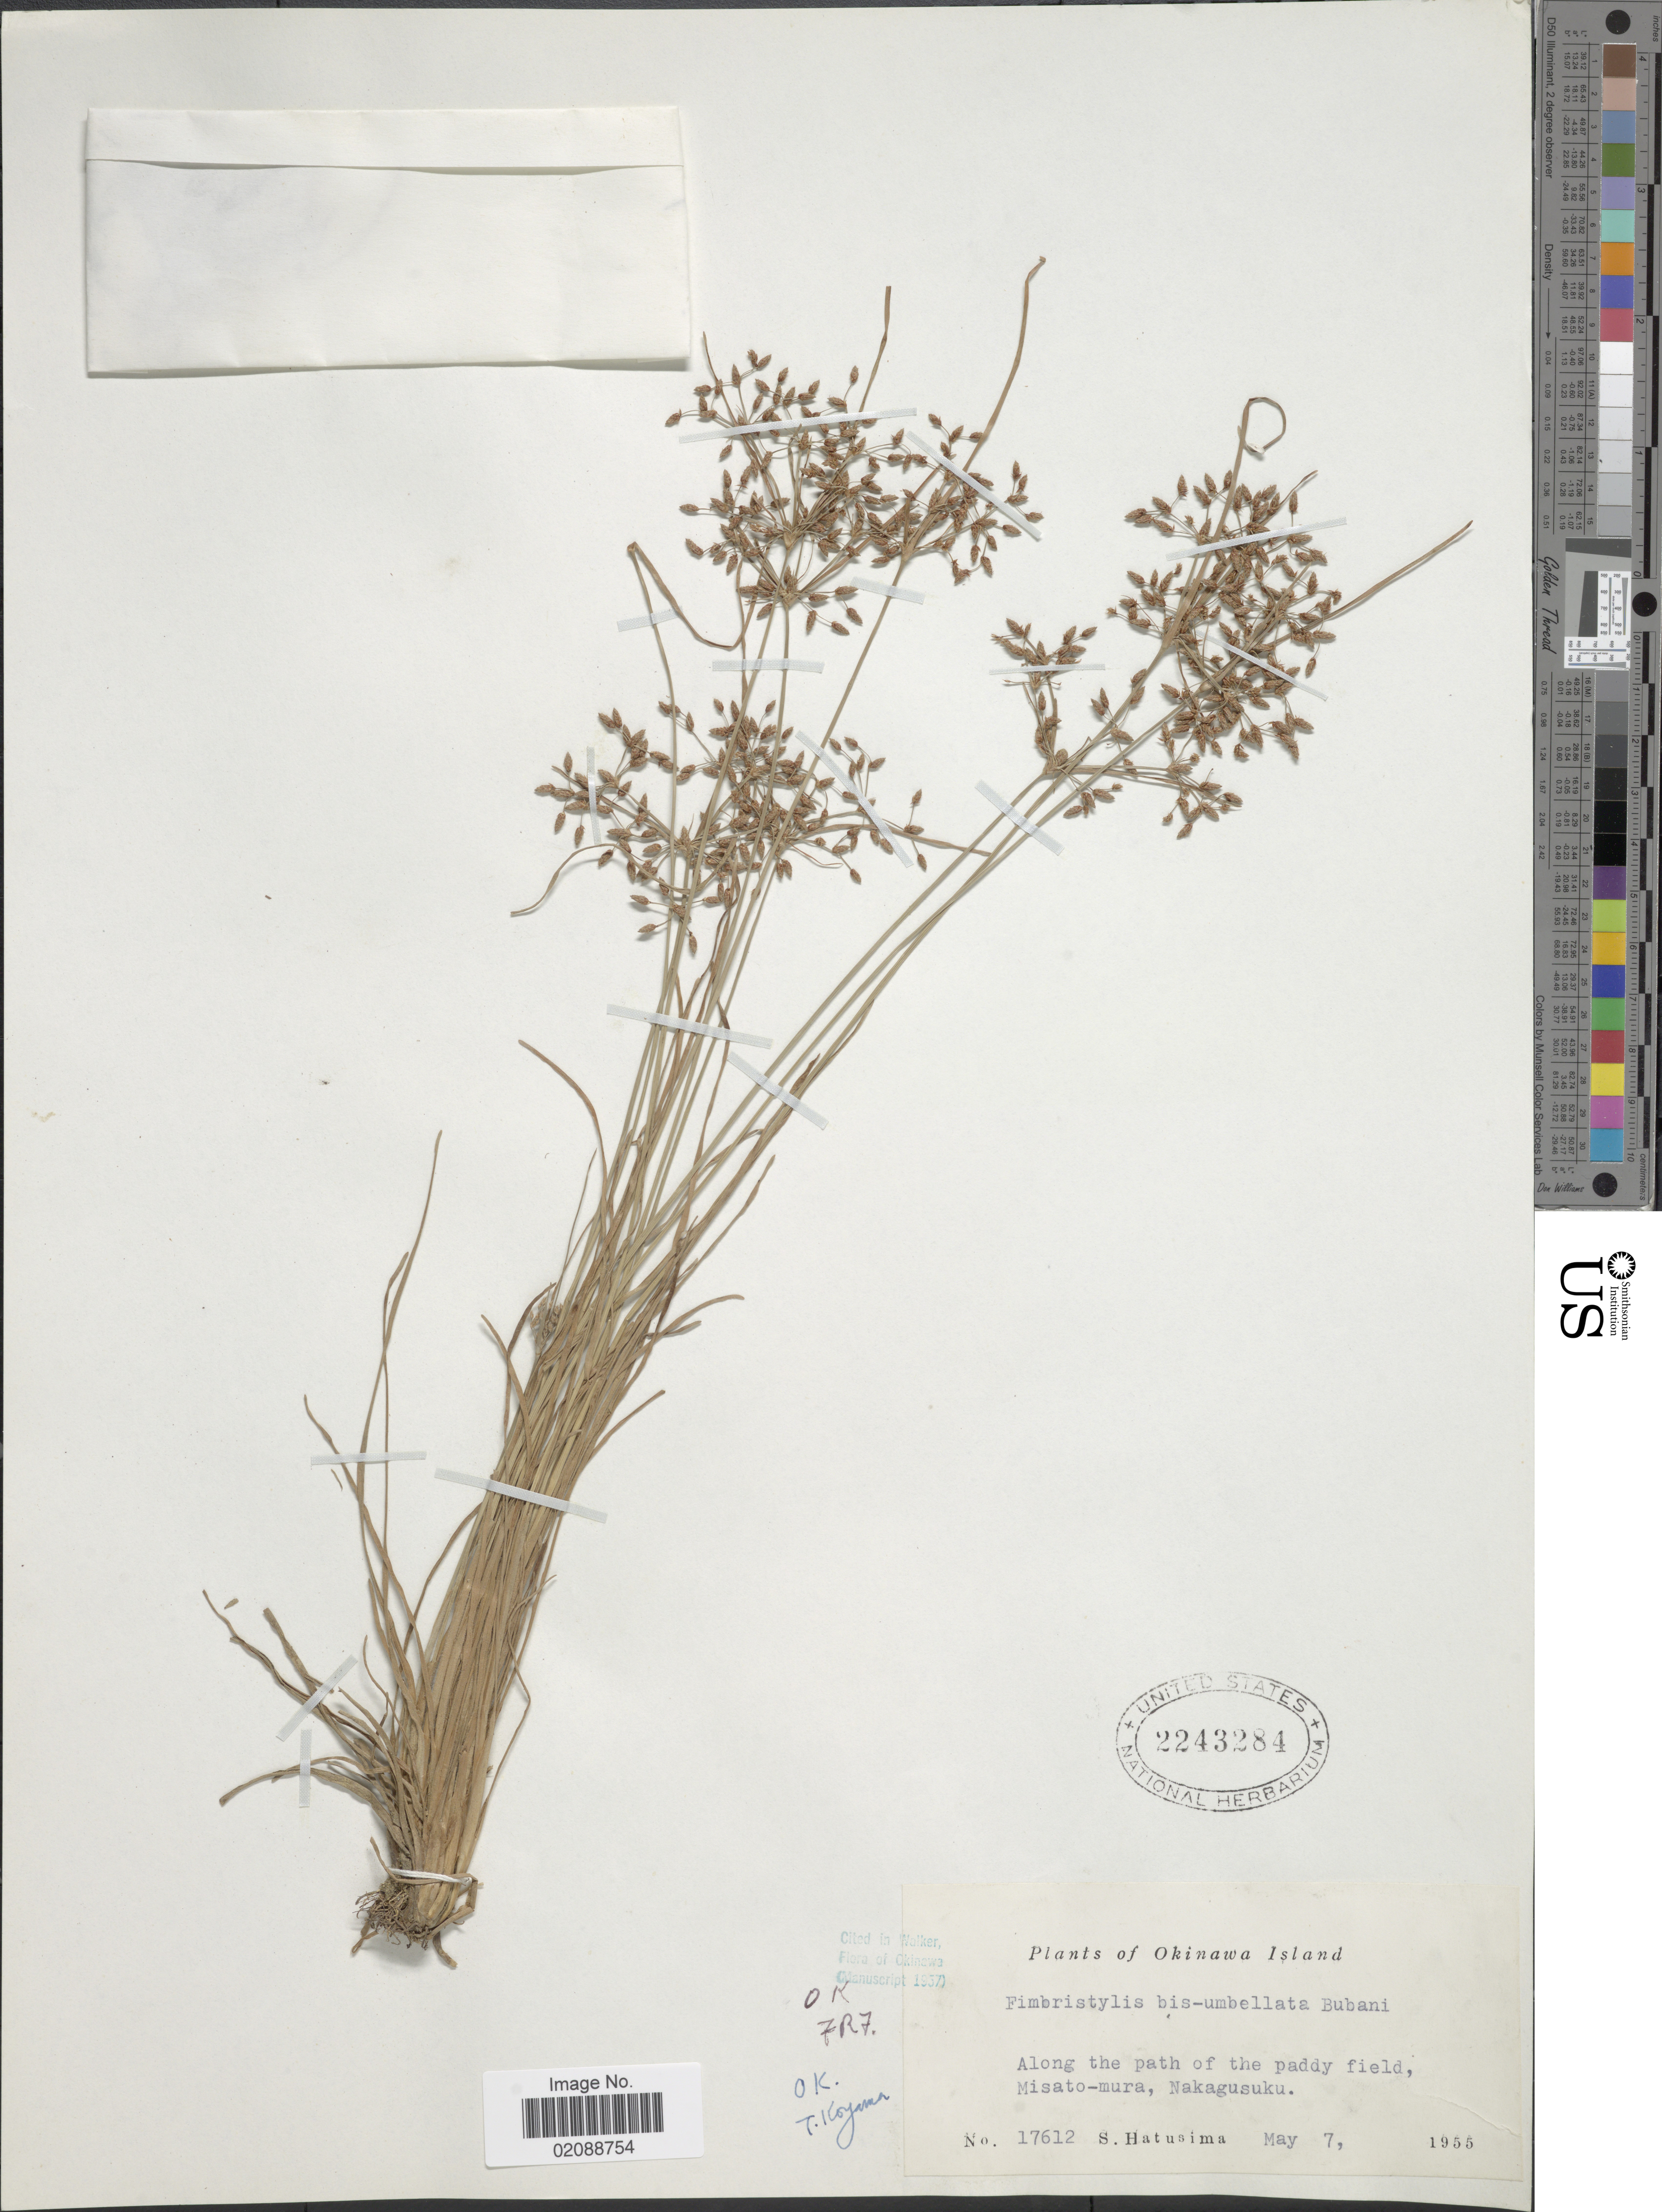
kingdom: Plantae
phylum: Tracheophyta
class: Liliopsida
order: Poales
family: Cyperaceae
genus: Fimbristylis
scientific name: Fimbristylis bisumbellata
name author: (Forssk.) Bubani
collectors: S. Hatusima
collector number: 17612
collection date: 1955-05-07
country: Japan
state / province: Okinawa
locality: Okinawa island, along the path of the paddy field, Misato-mura, Nakagusuku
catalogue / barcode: US 2243284